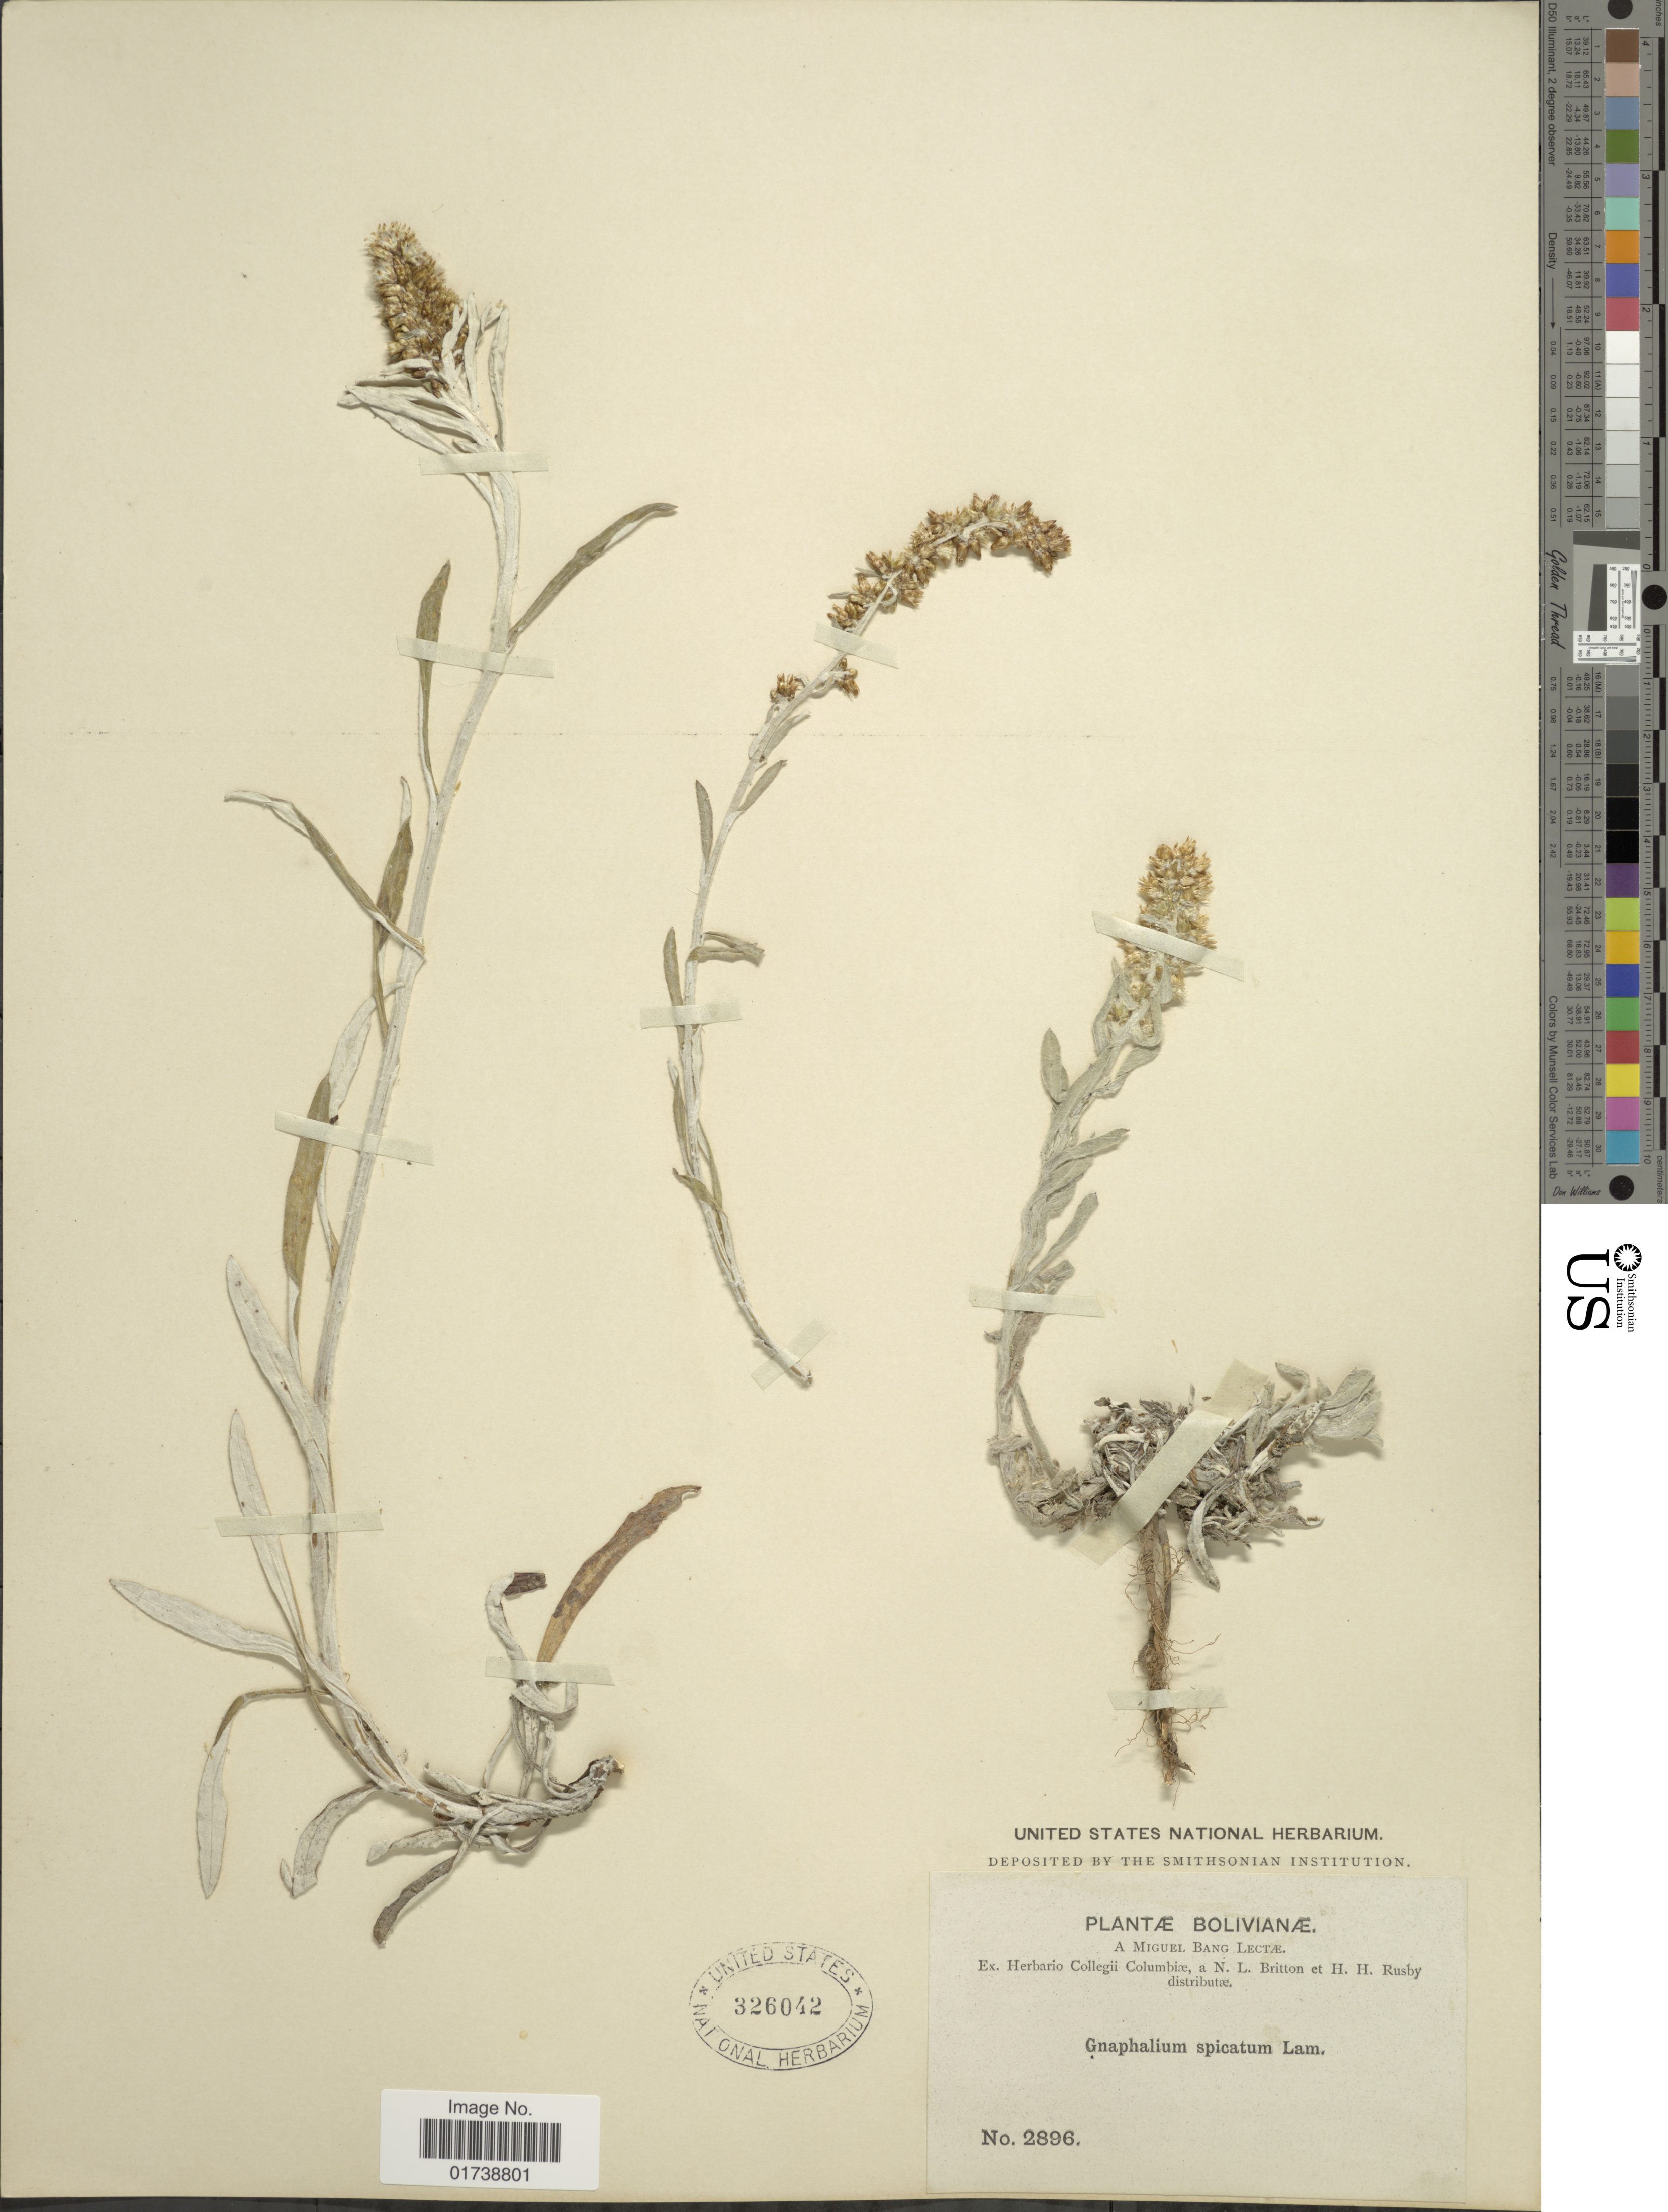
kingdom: Plantae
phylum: Tracheophyta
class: Magnoliopsida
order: Asterales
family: Asteraceae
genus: Gamochaeta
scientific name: Gamochaeta spicata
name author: (Lam.) Cabrera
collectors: M. Bang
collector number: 2896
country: Bolivia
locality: Bolivianae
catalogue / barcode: US 326042